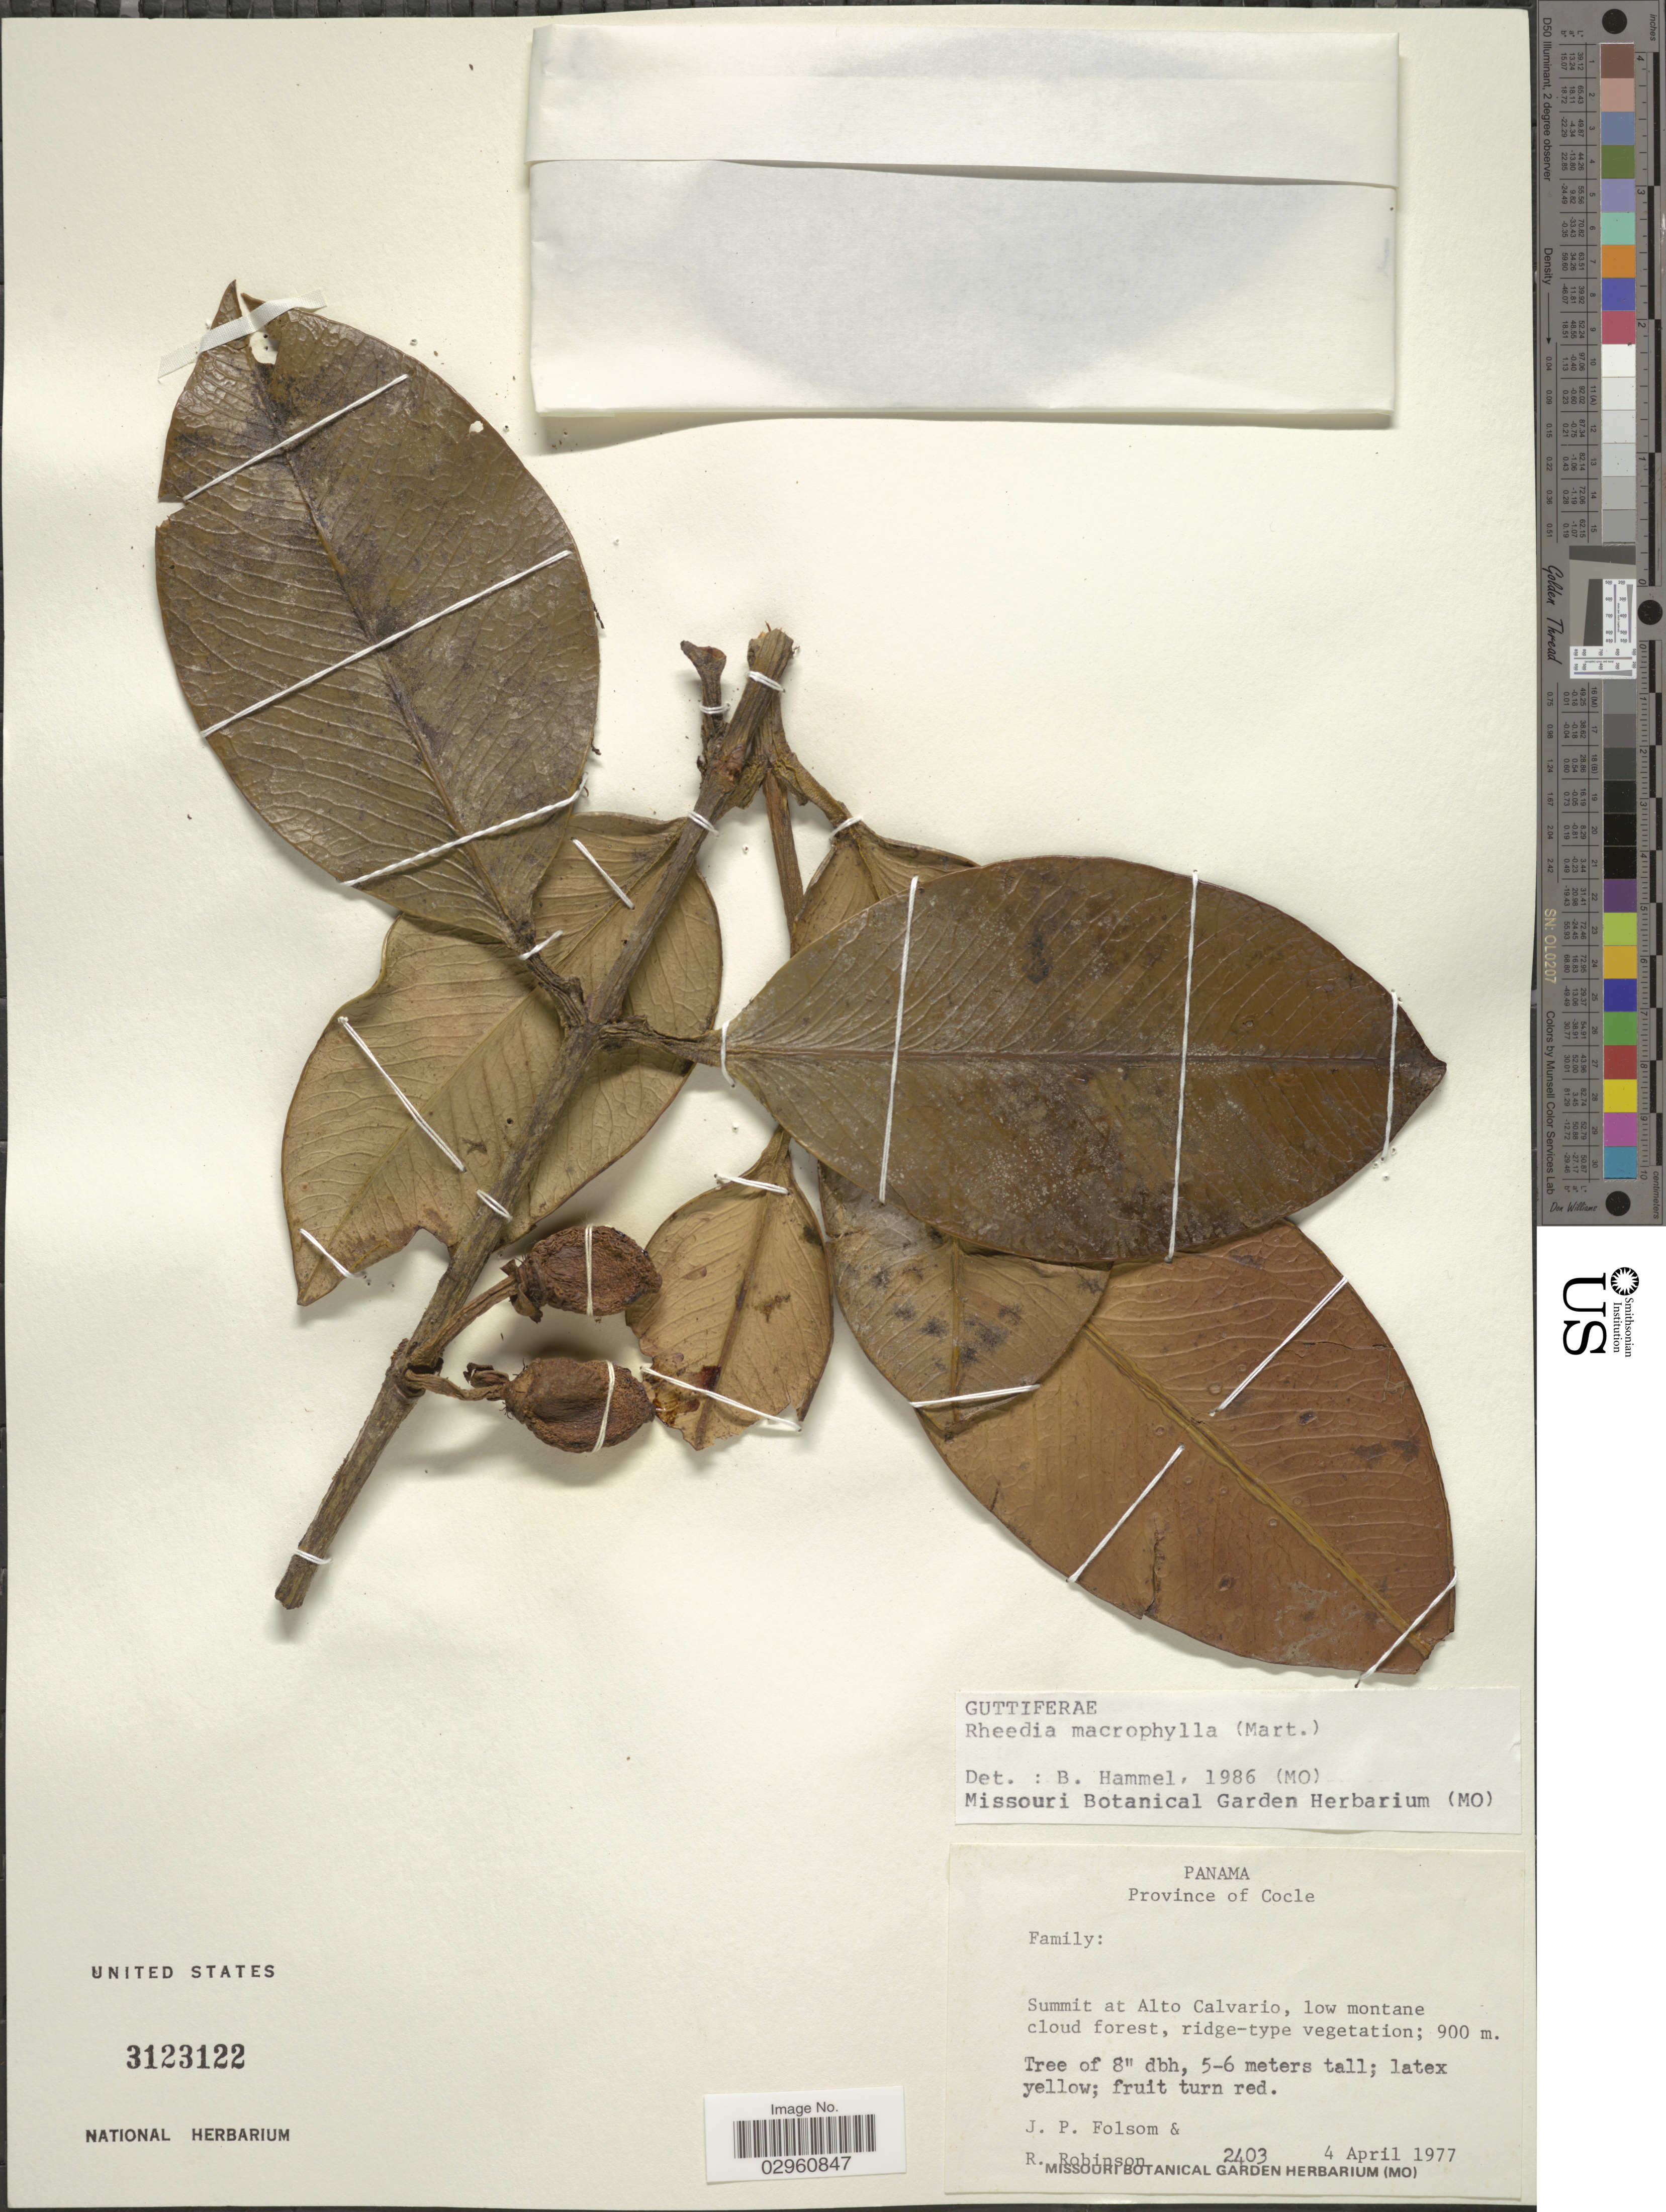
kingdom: Plantae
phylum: Tracheophyta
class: Magnoliopsida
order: Malpighiales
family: Clusiaceae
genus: Garcinia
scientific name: Garcinia magnifolia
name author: (Pittier) Hammel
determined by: Hammel, B.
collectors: J. P. Folsom & R. Robinson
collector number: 2403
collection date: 1977-04-04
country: Panama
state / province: Coclé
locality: Province of Cocle. Summit at Alto Calvario.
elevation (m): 900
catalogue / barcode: US 3123122